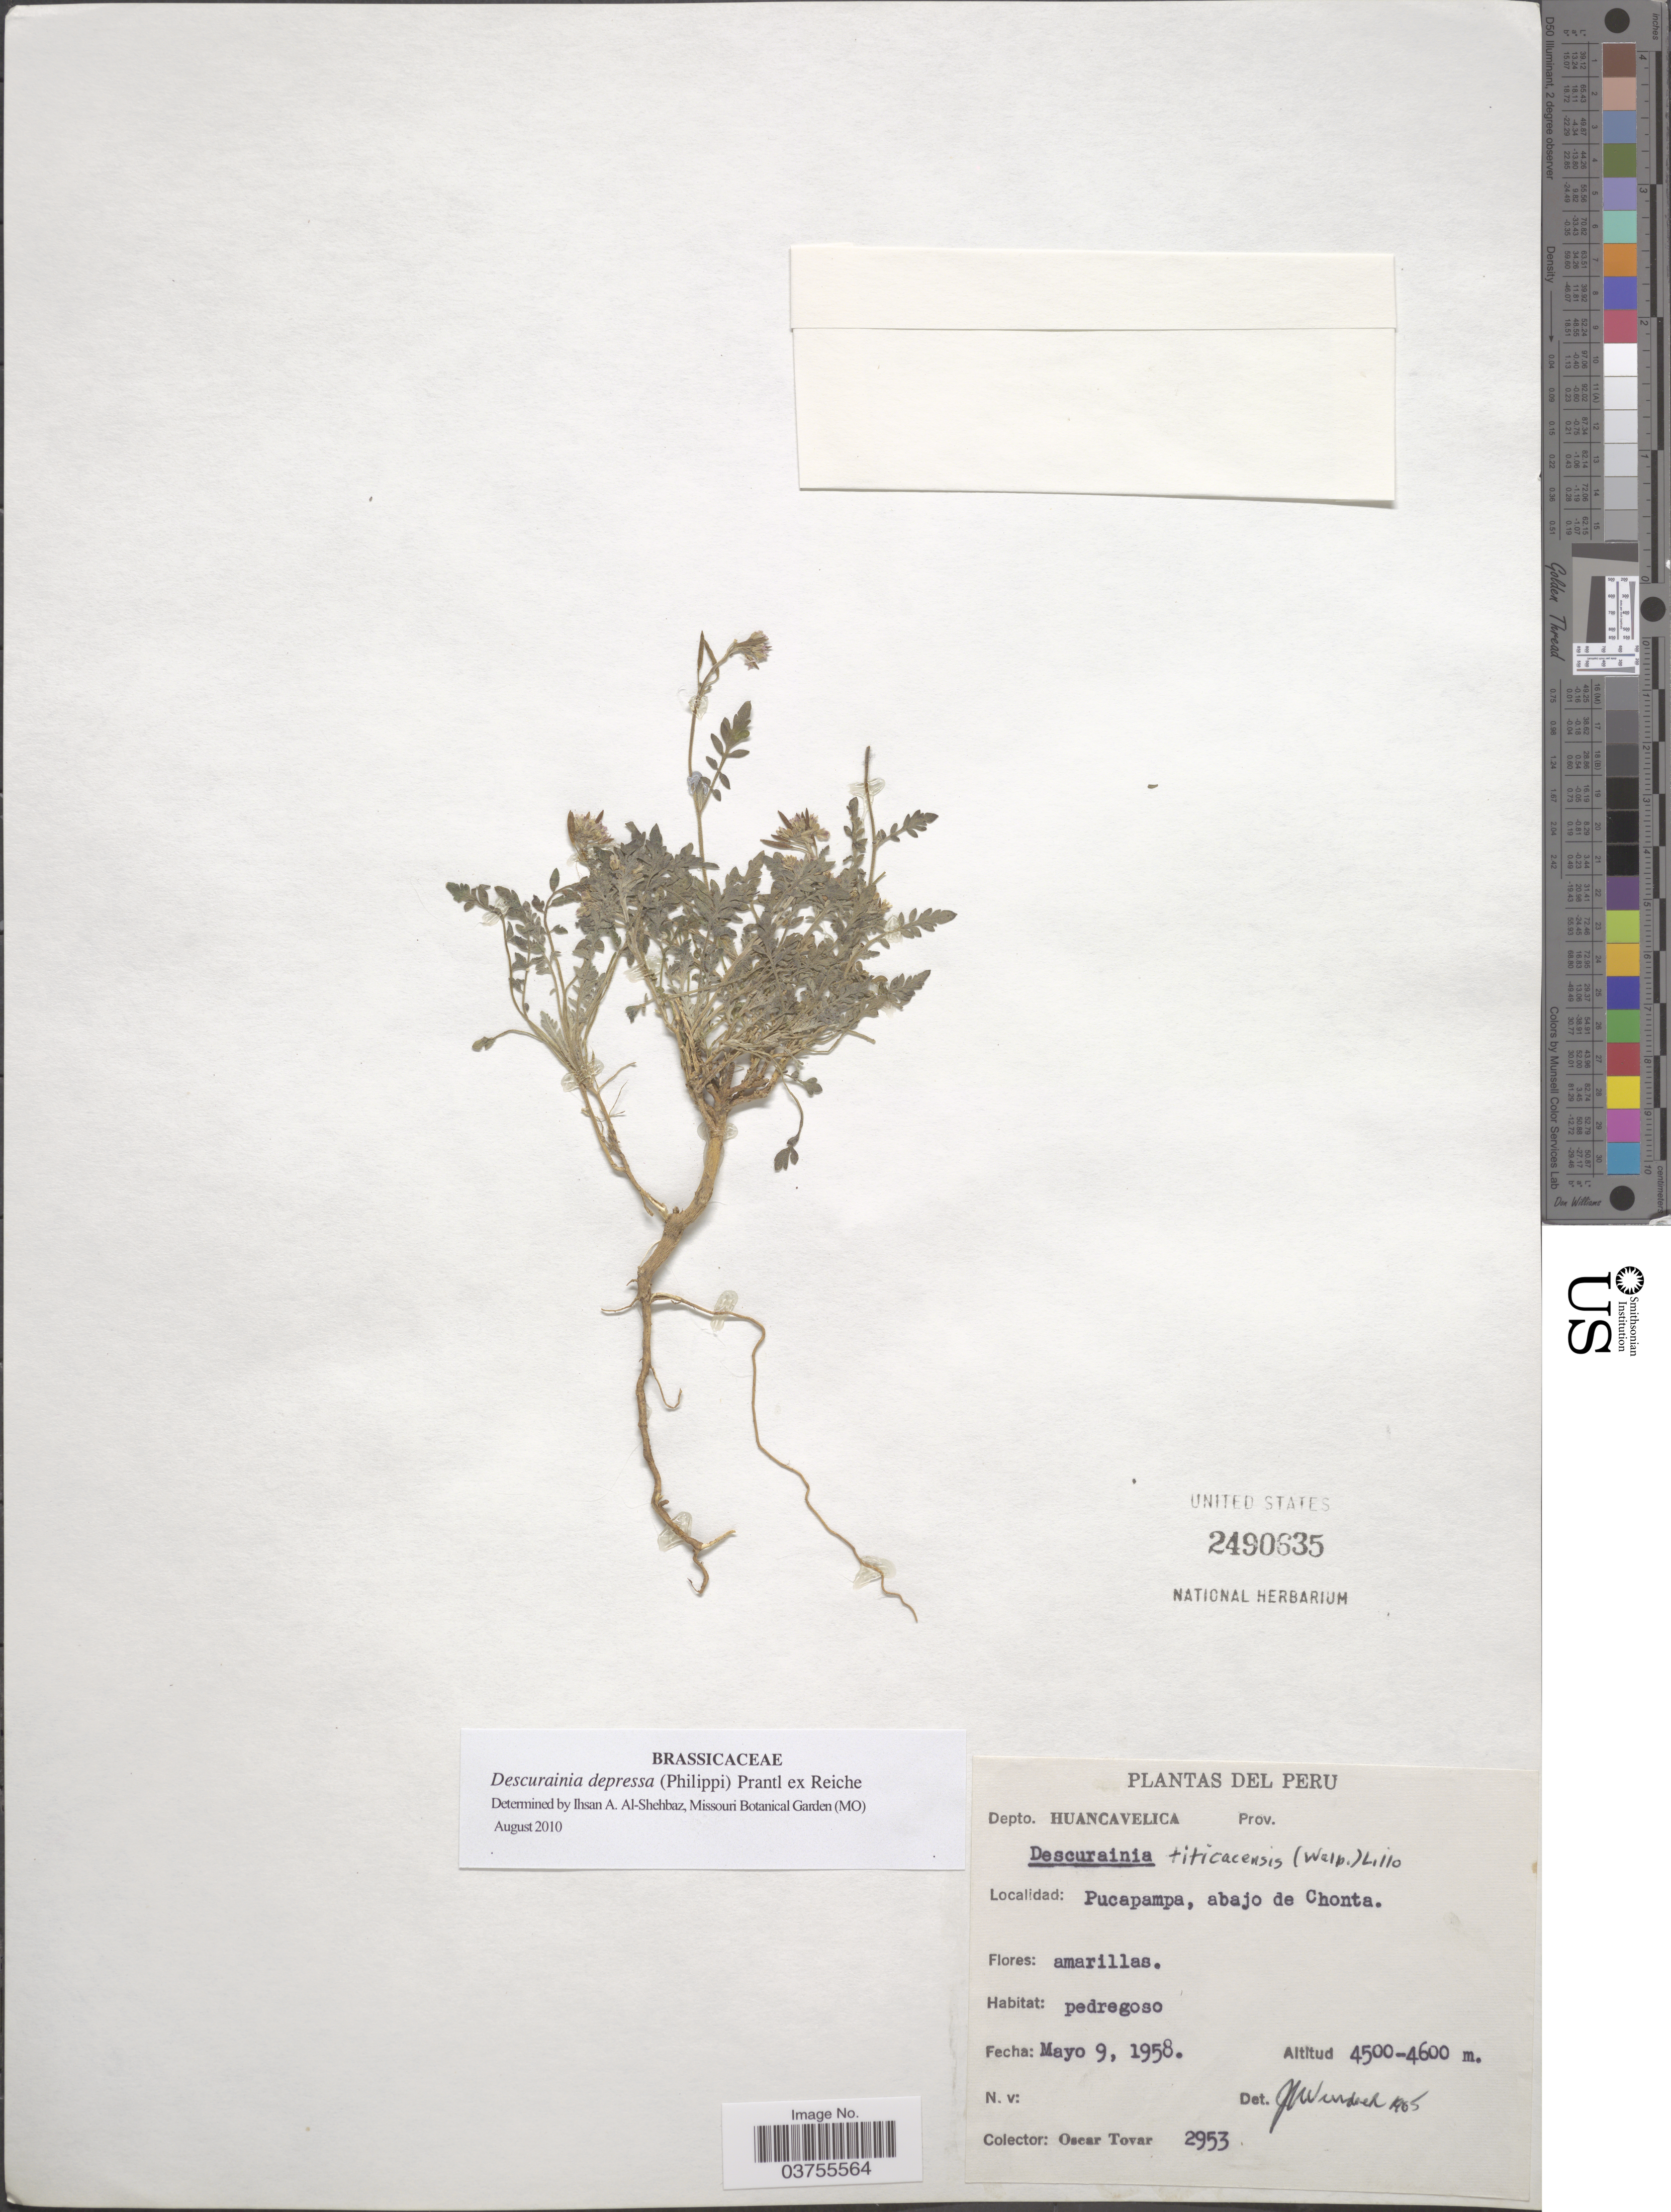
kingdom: Plantae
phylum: Tracheophyta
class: Magnoliopsida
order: Brassicales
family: Brassicaceae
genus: Descurainia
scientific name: Descurainia depressa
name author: (Phil. & C.A. Mey.) Prantl ex Reiche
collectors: Ó. Tovar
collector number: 2953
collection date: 1958-05-09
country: Peru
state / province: Huancavelica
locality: Depto.: Huancavelica. Pucapampa, abajo de Chonta.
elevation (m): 4500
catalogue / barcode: US 2490635